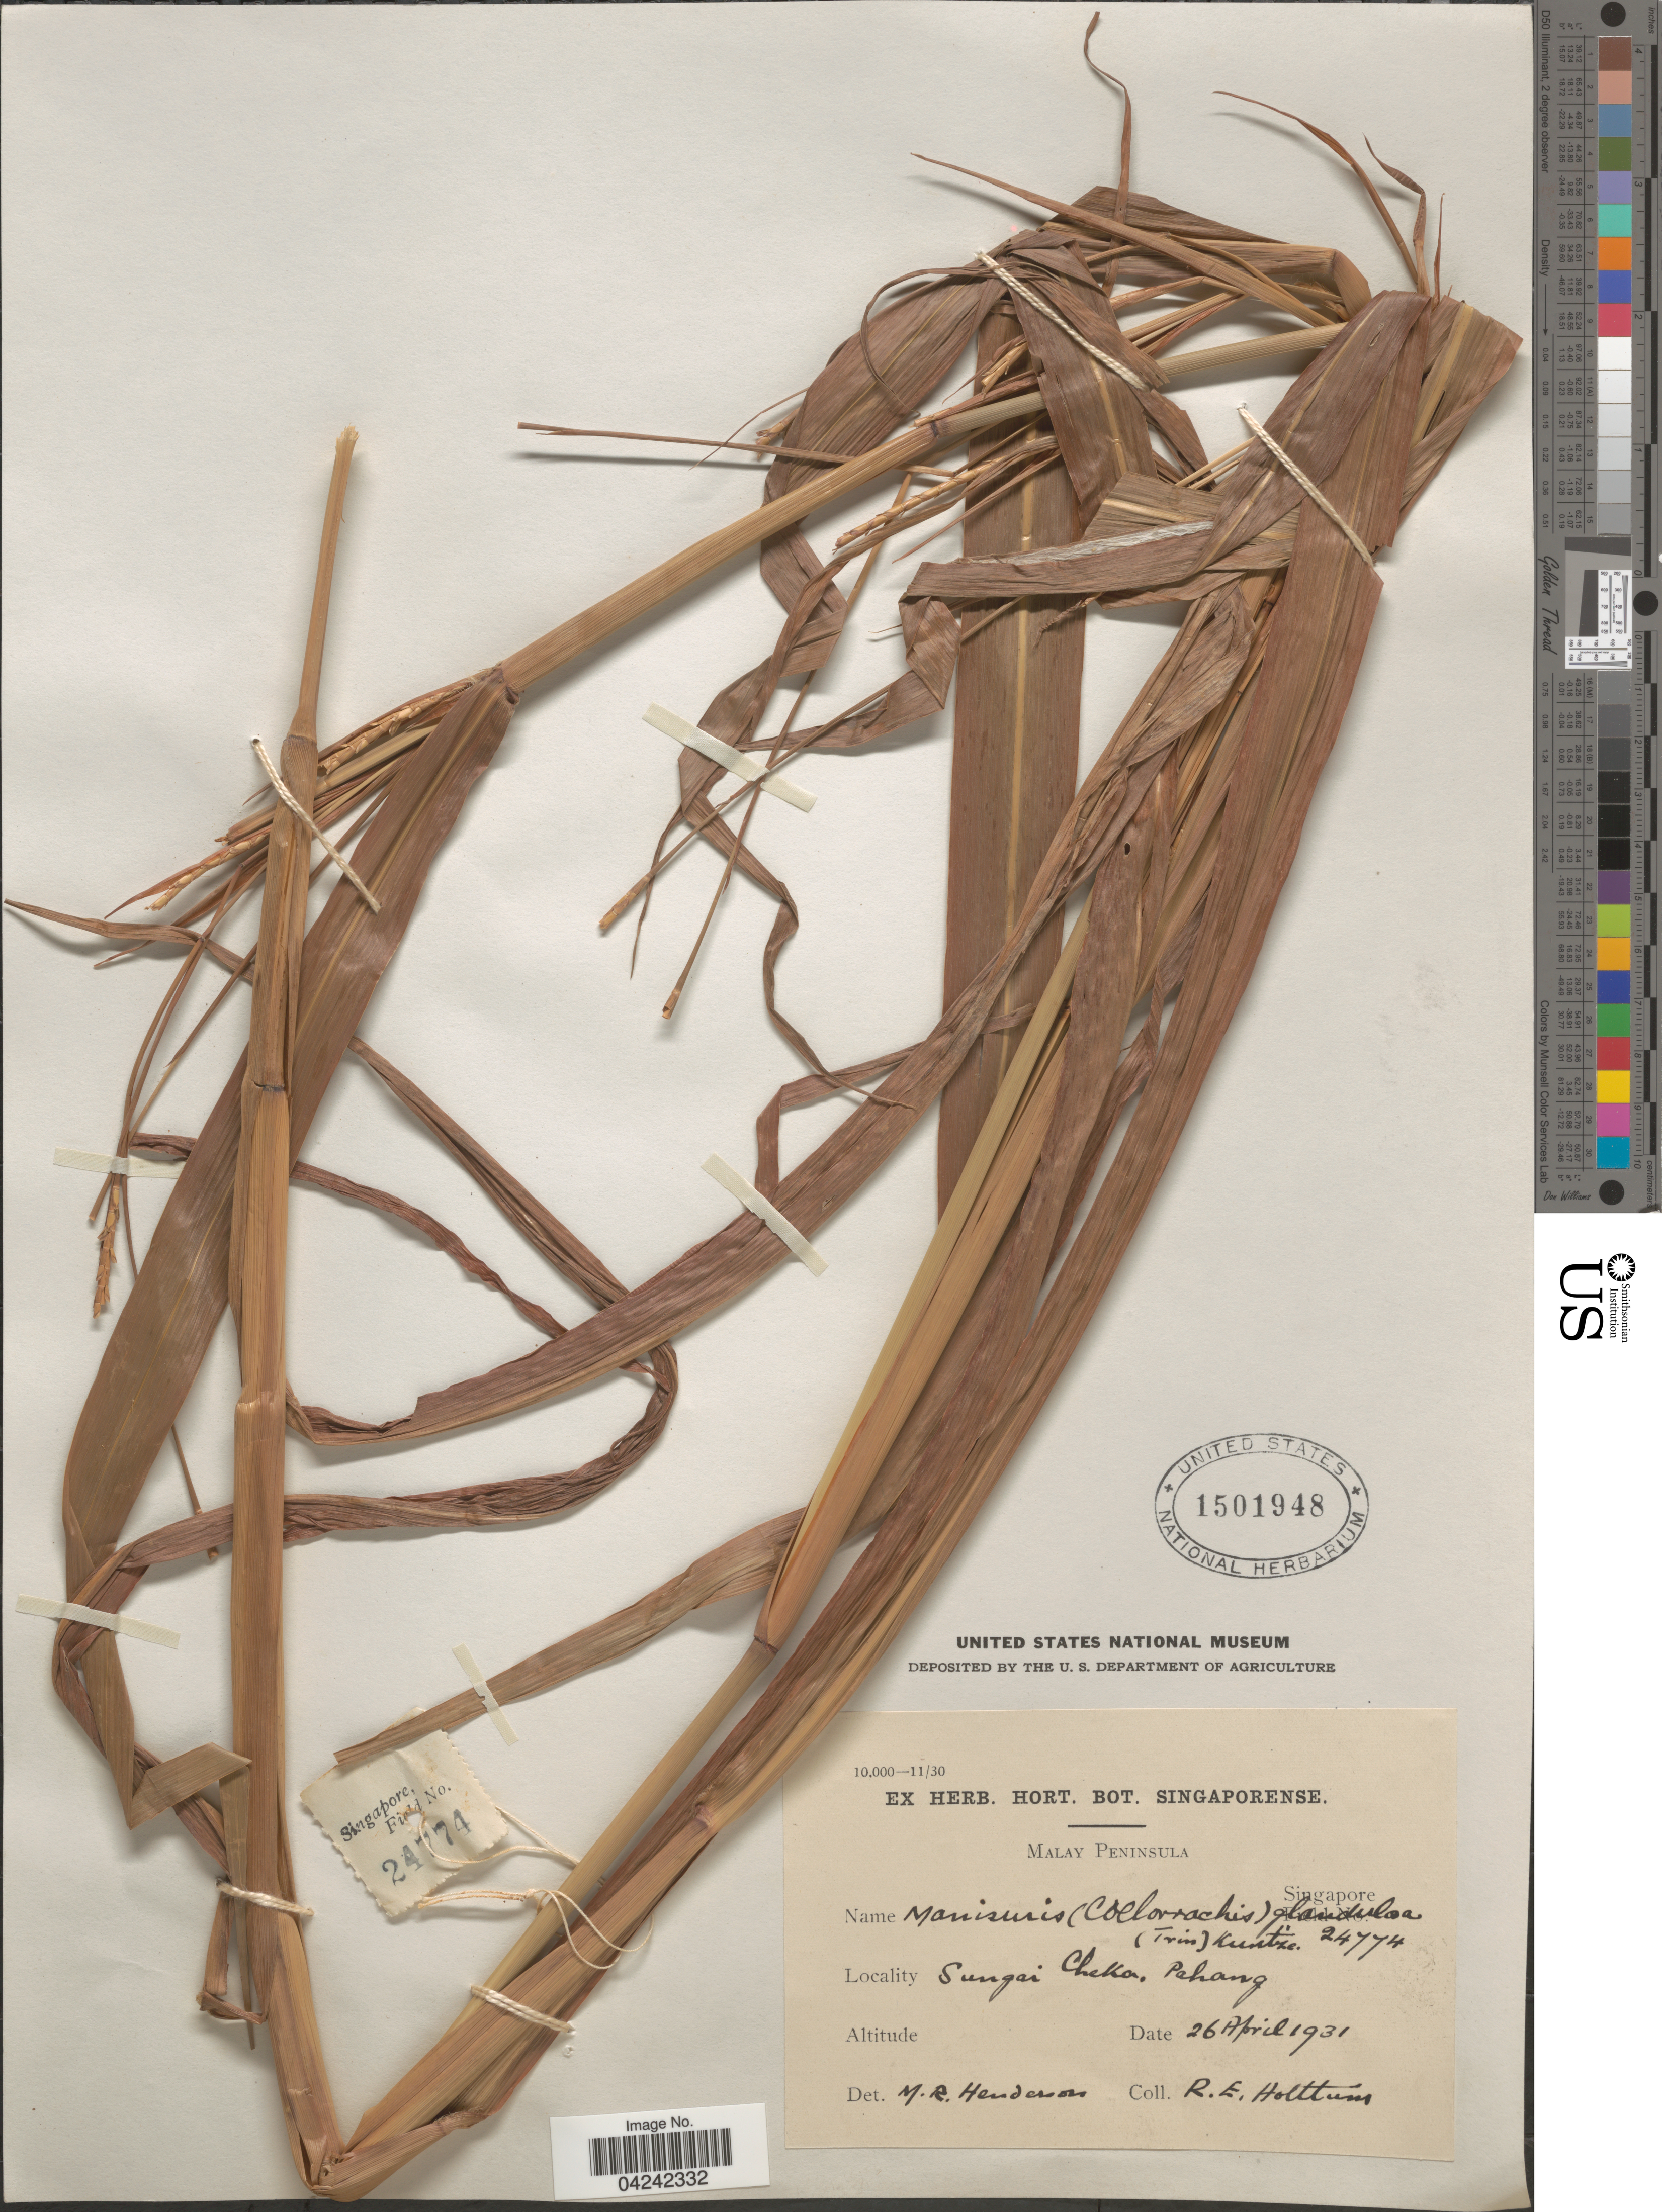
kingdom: Plantae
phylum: Tracheophyta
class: Liliopsida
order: Poales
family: Poaceae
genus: Rottboellia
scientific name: Rottboellia glandulosa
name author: Trin.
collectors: R. E. Holttum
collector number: Singapore Field 24774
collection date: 1931-04-26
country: Malaysia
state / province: Pahang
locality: Malay Peninsula. Sungai Cheka.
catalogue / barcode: US 1501948